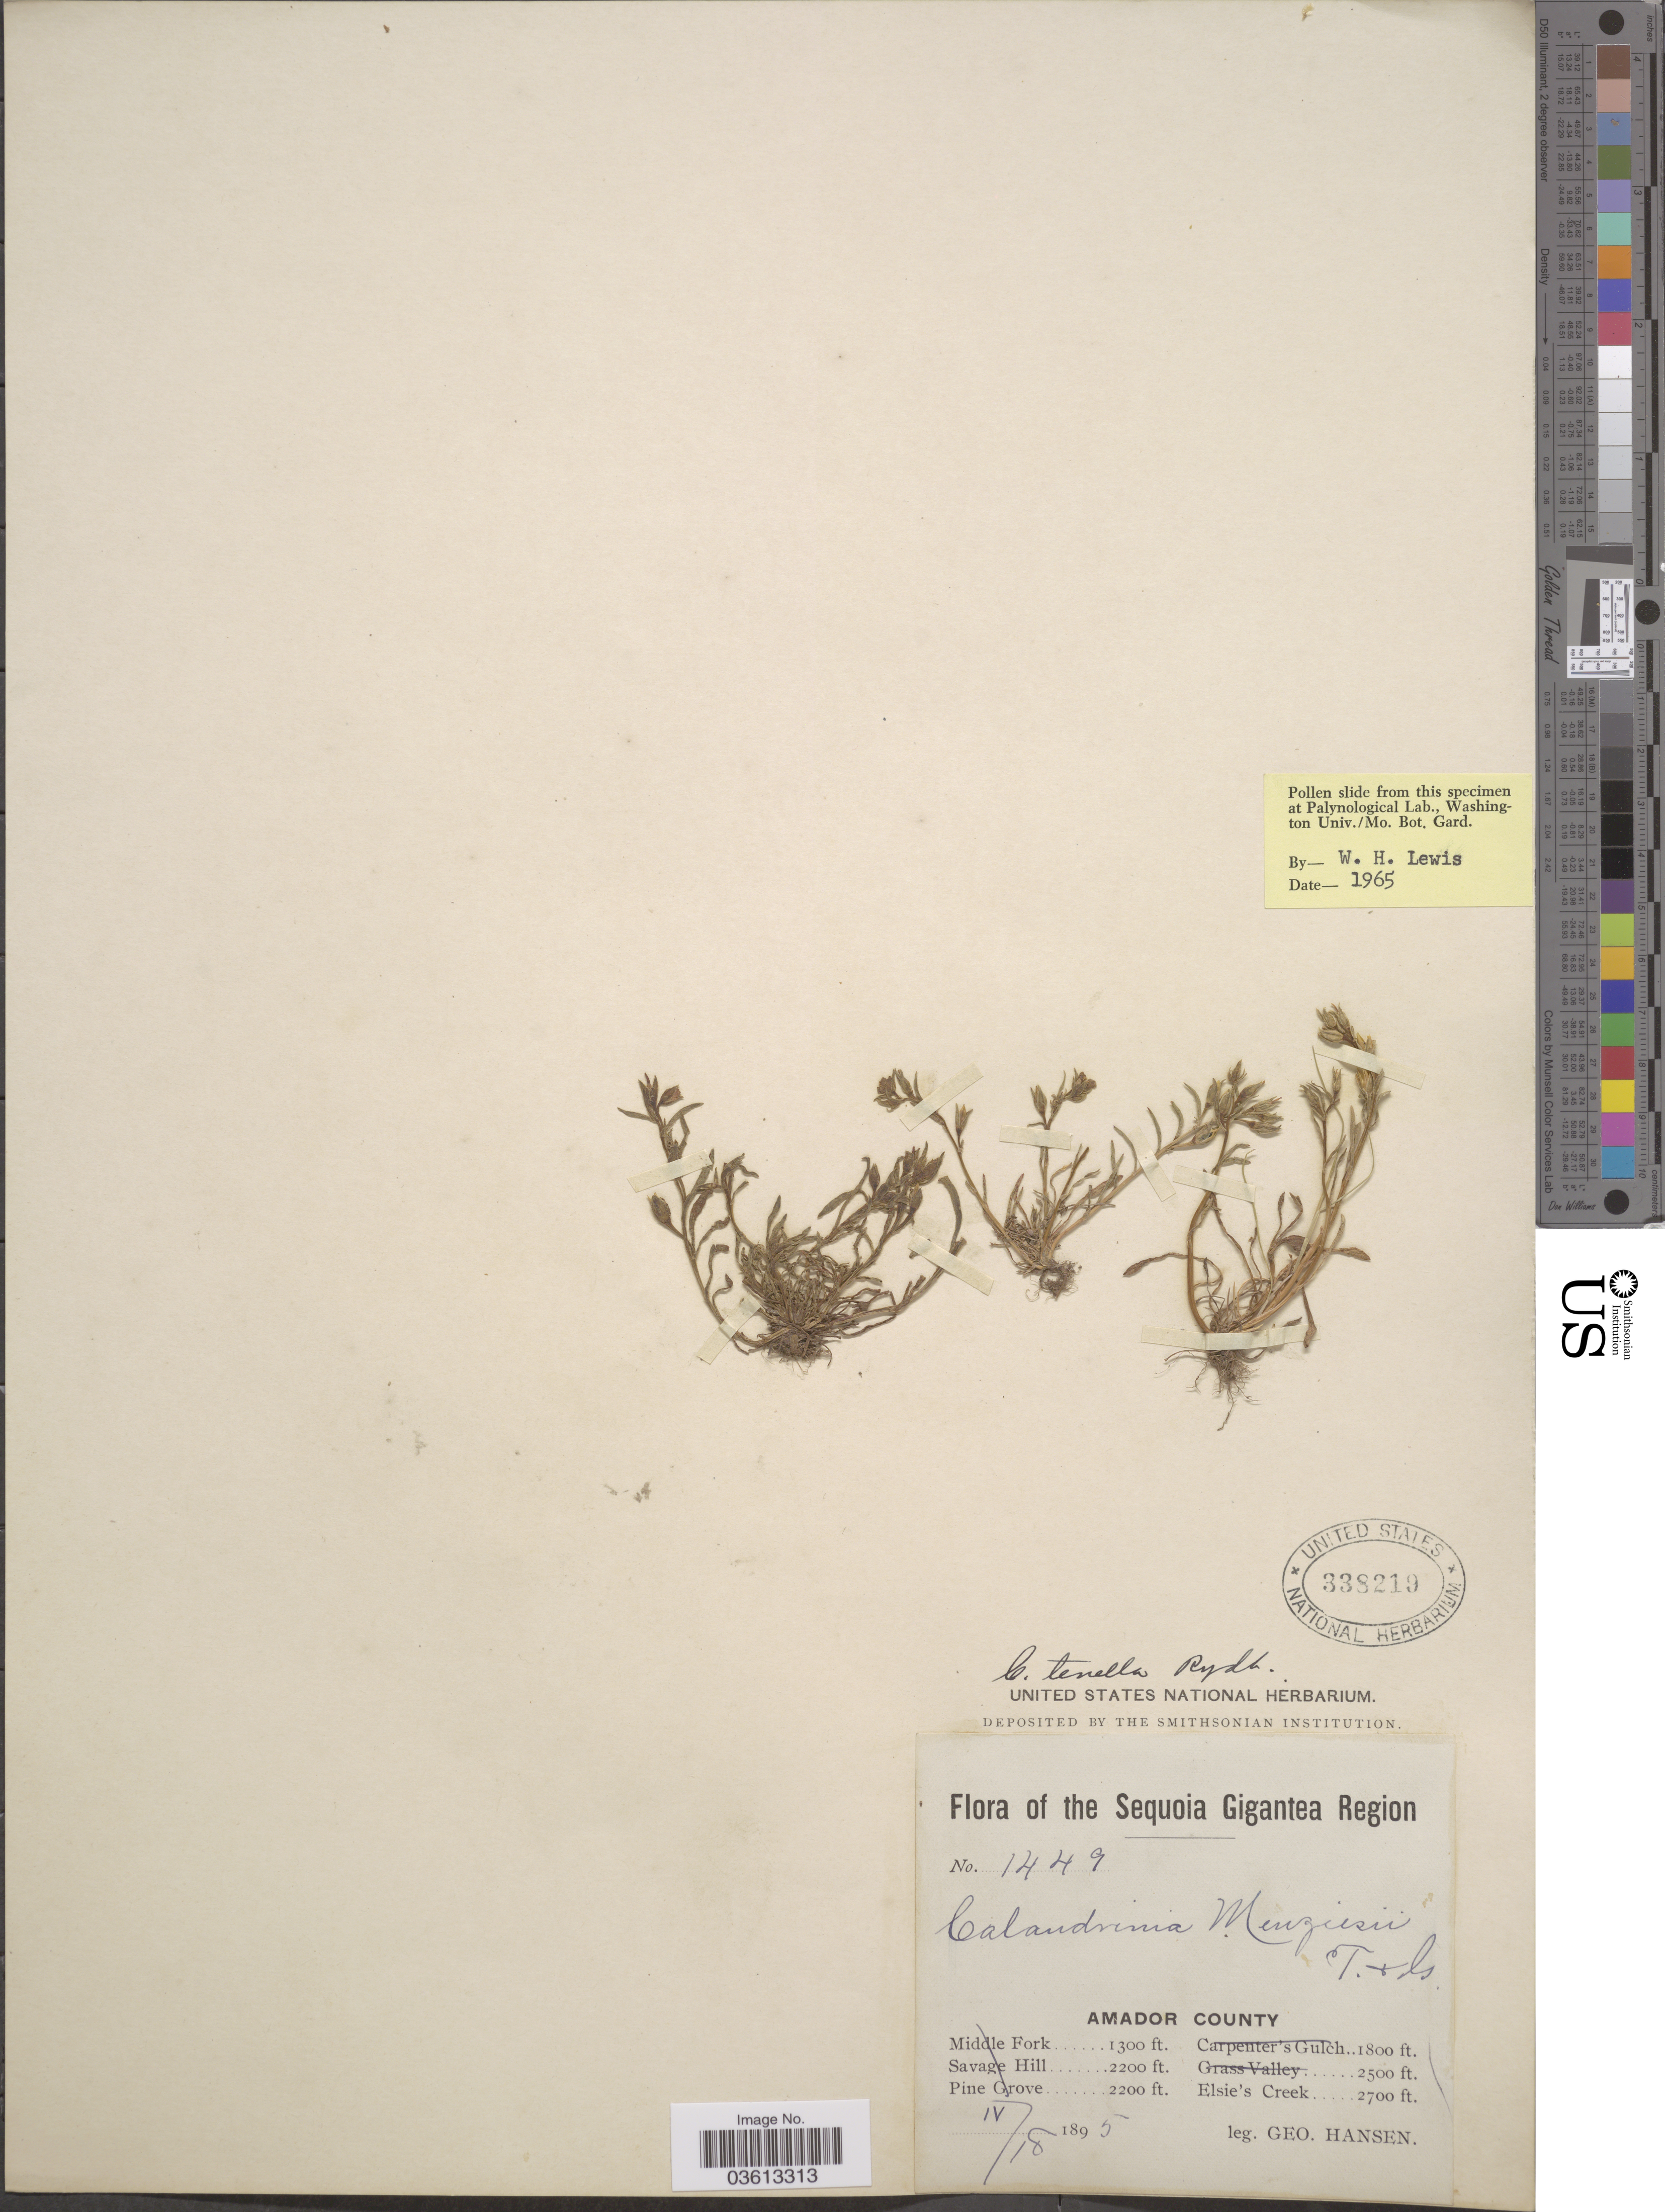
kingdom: Plantae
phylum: Tracheophyta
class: Magnoliopsida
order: Caryophyllales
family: Montiaceae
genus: Calandrinia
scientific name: Calandrinia ciliata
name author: (Ruiz & Pav.) DC.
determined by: Strong, Mark T., (BOT), Smithsonian Institution - National Museum of Natural History (UNITED STATES)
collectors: G. Hansen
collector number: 1449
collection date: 1895-04-18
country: United States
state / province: California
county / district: Amador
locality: The Sequoia Gigantea Region. Amador County. Elsie's Creek.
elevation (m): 823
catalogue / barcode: US 338219